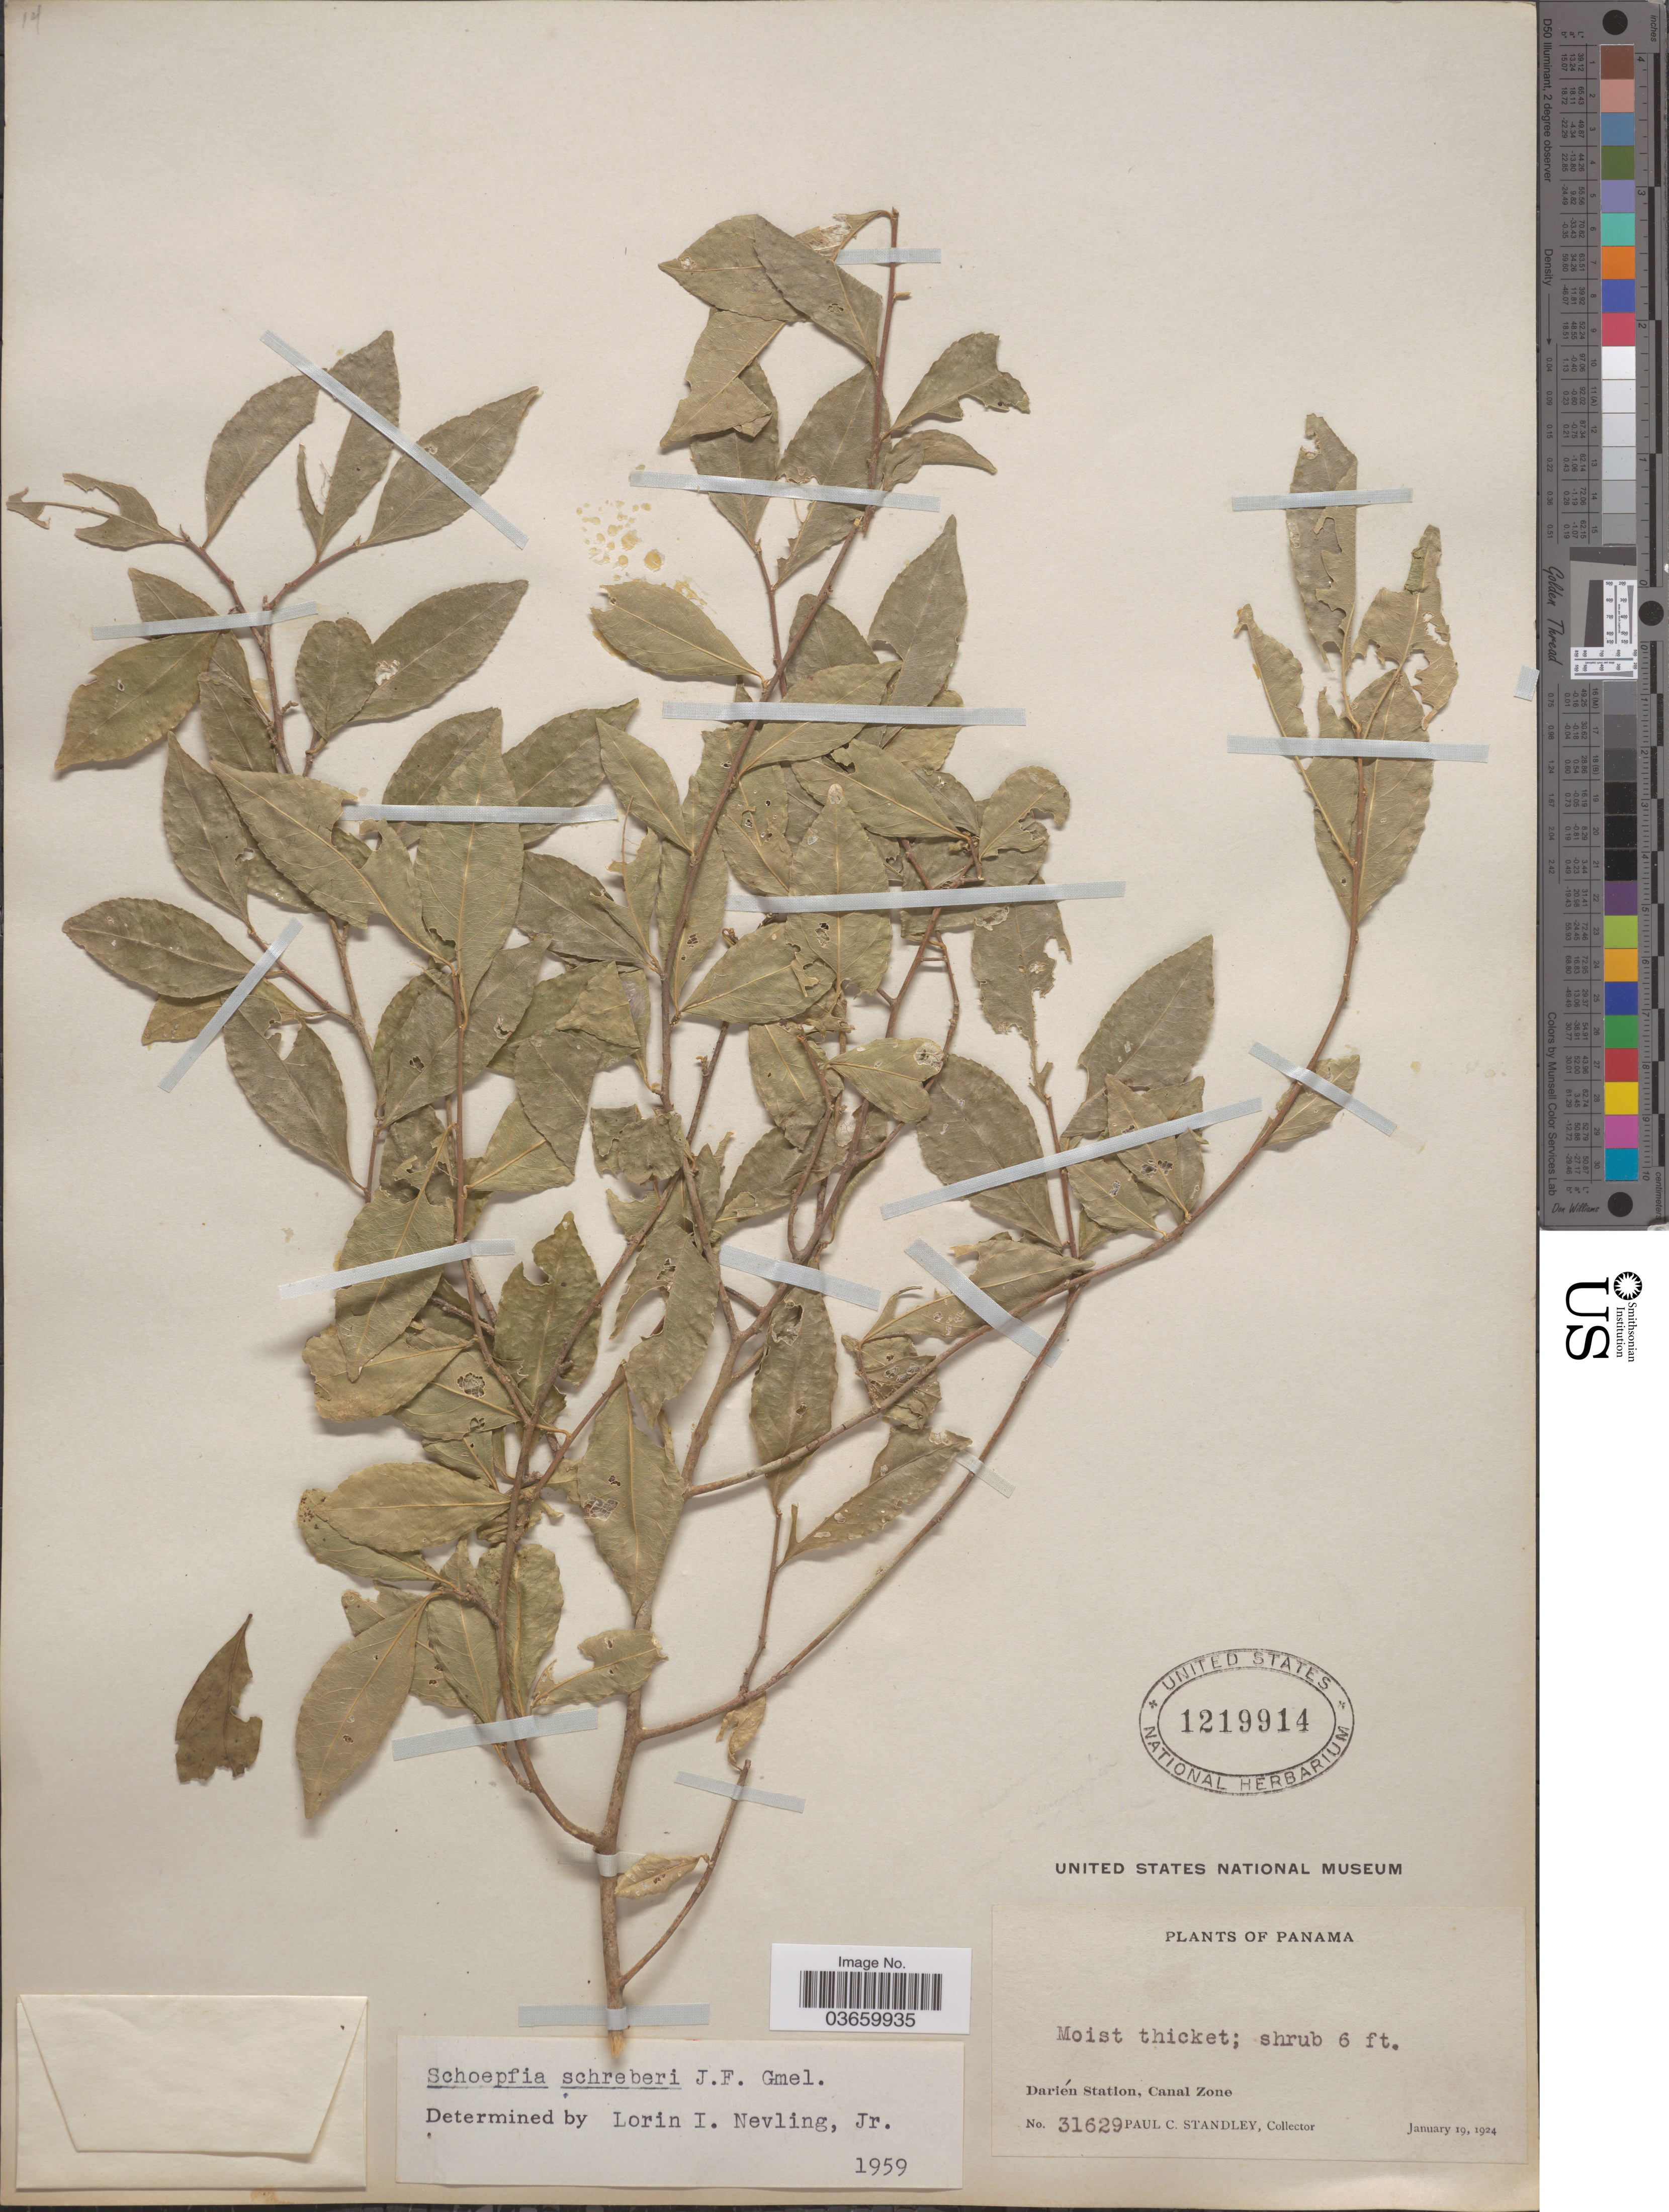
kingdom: Plantae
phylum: Tracheophyta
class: Magnoliopsida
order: Santalales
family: Schoepfiaceae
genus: Schoepfia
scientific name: Schoepfia schreberi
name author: J.F. Gmel.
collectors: P. C. Standley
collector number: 31629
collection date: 1924-01-19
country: Panama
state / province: Colón / Panamá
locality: Darién Station, Canal Zone.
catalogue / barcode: US 1219914